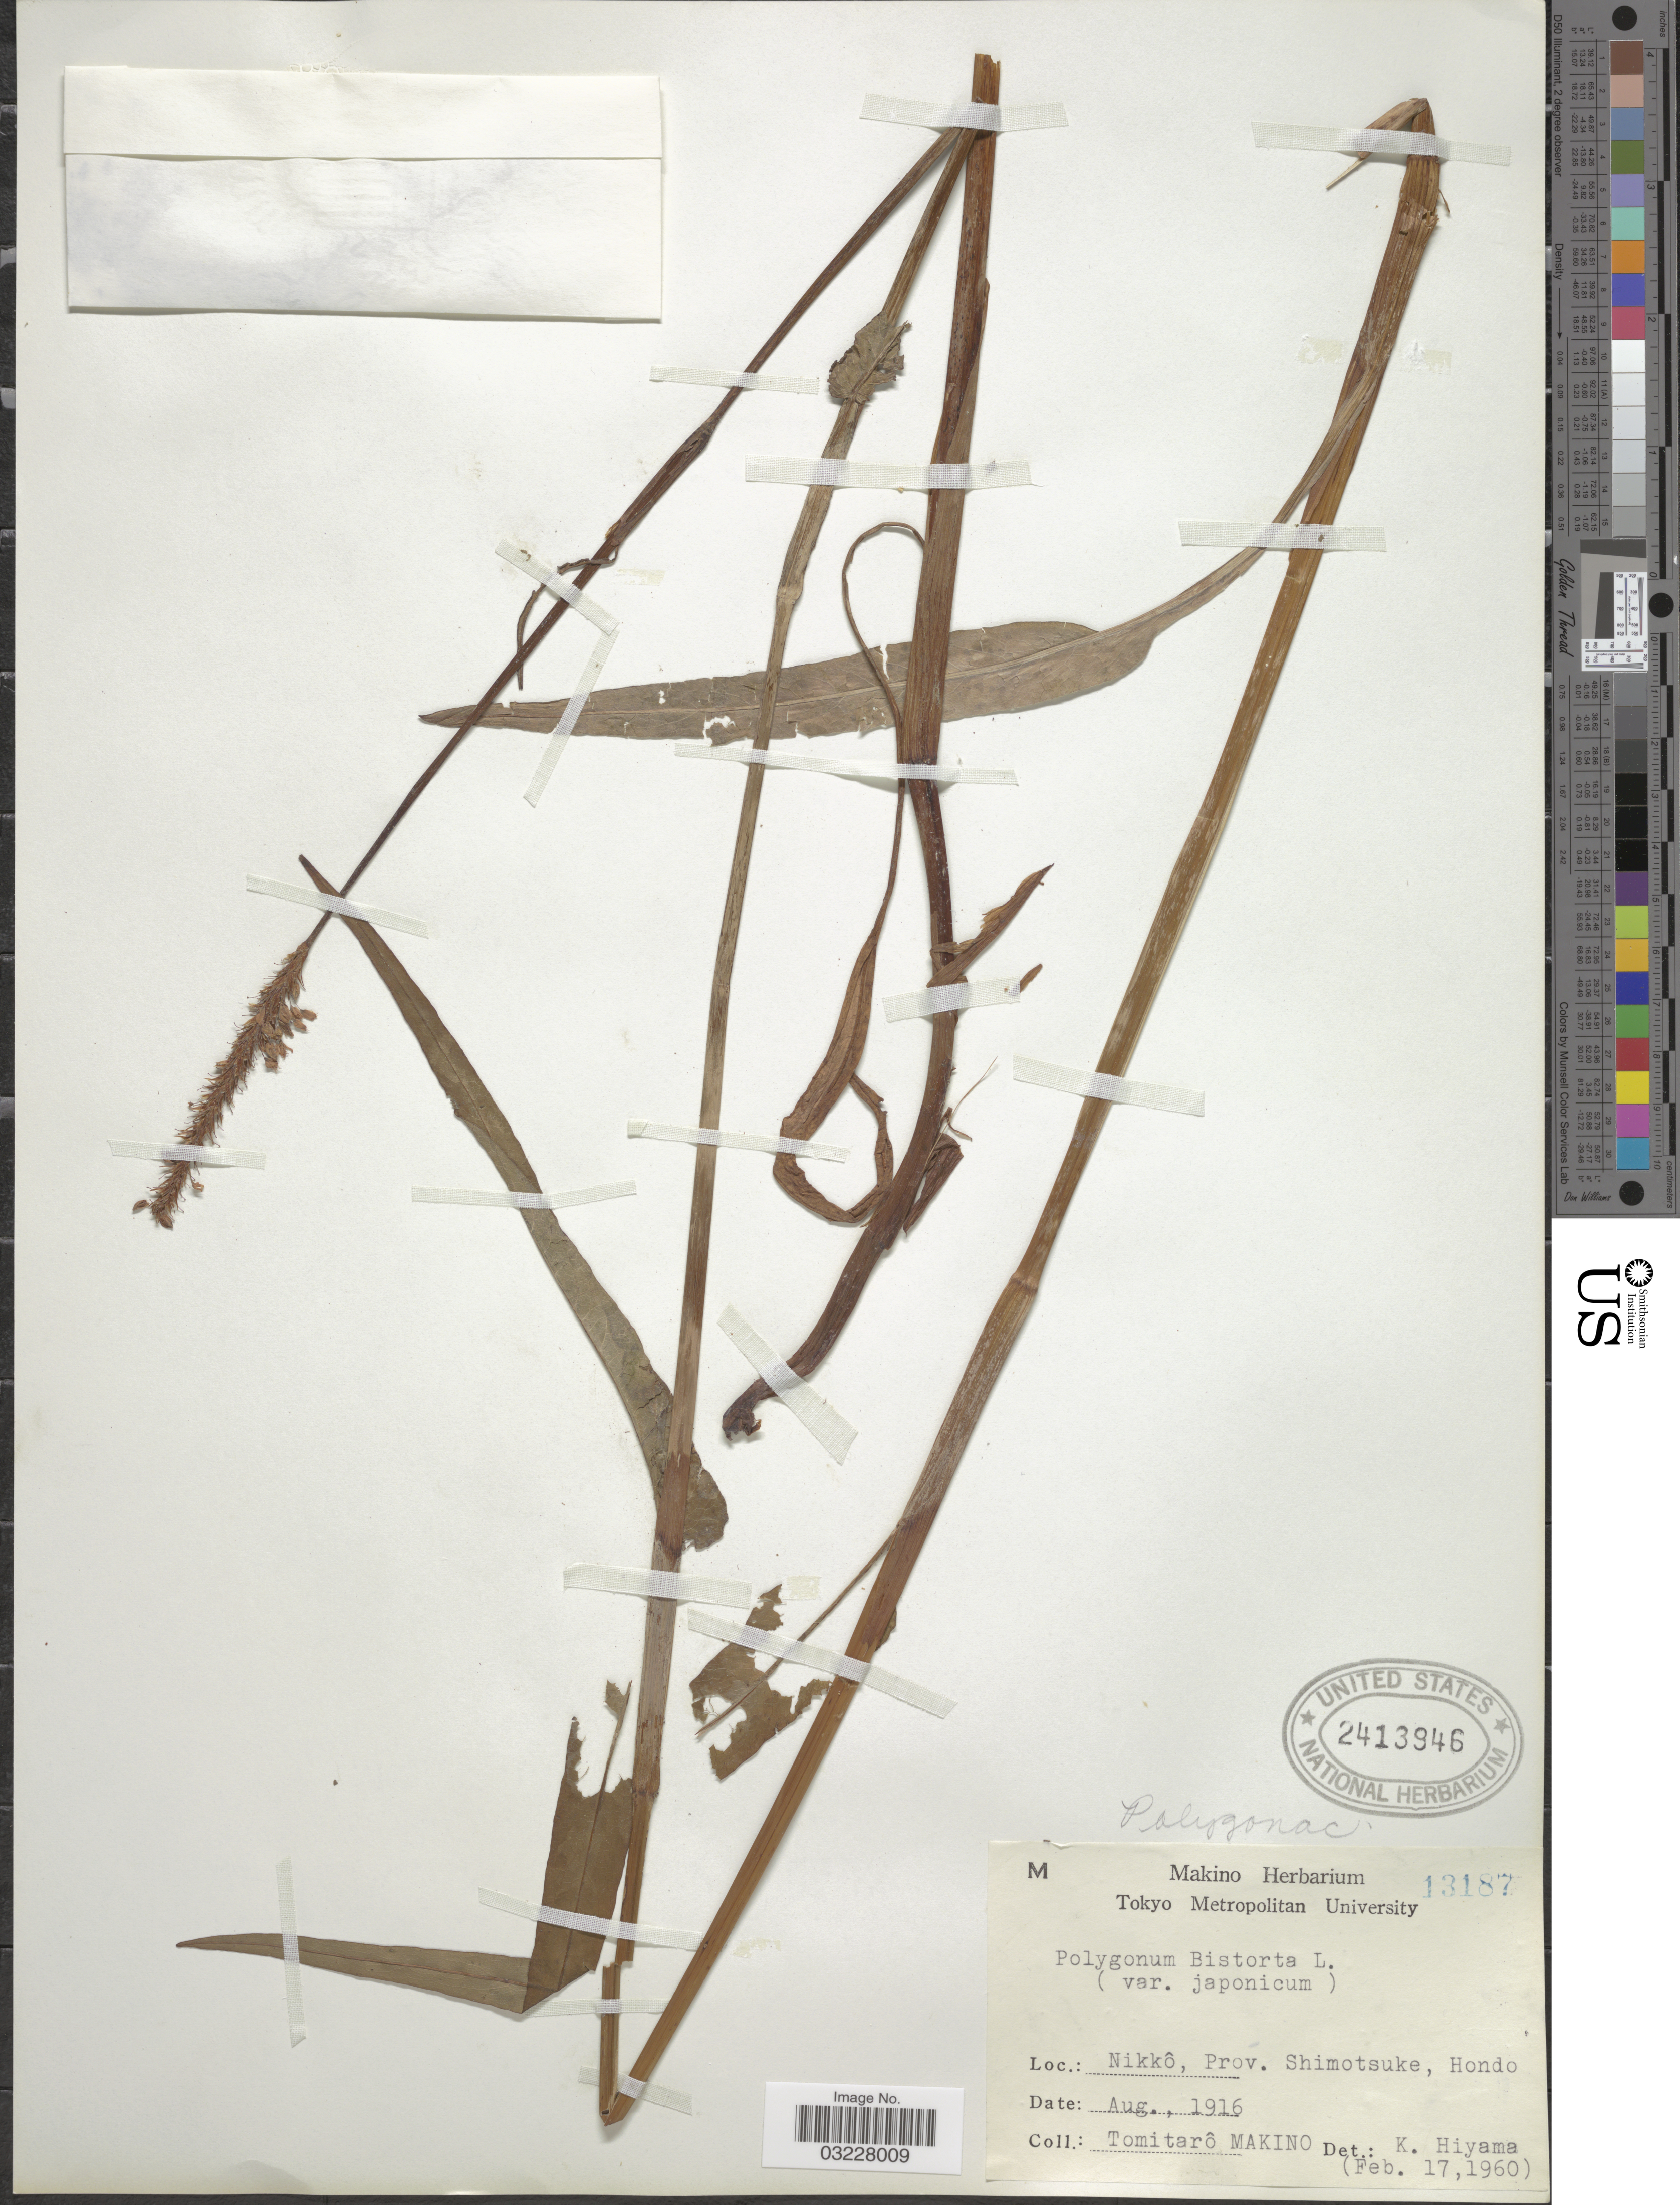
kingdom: Plantae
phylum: Tracheophyta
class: Magnoliopsida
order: Caryophyllales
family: Polygonaceae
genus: Bistorta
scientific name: Bistorta officinalis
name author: Delarbre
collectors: T. Makino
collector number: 13187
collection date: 1916-08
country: Japan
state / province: Tokyo, Federal City of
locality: Nikkô, Prov. Shimotsuke, Hondo.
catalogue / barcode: US 2413946